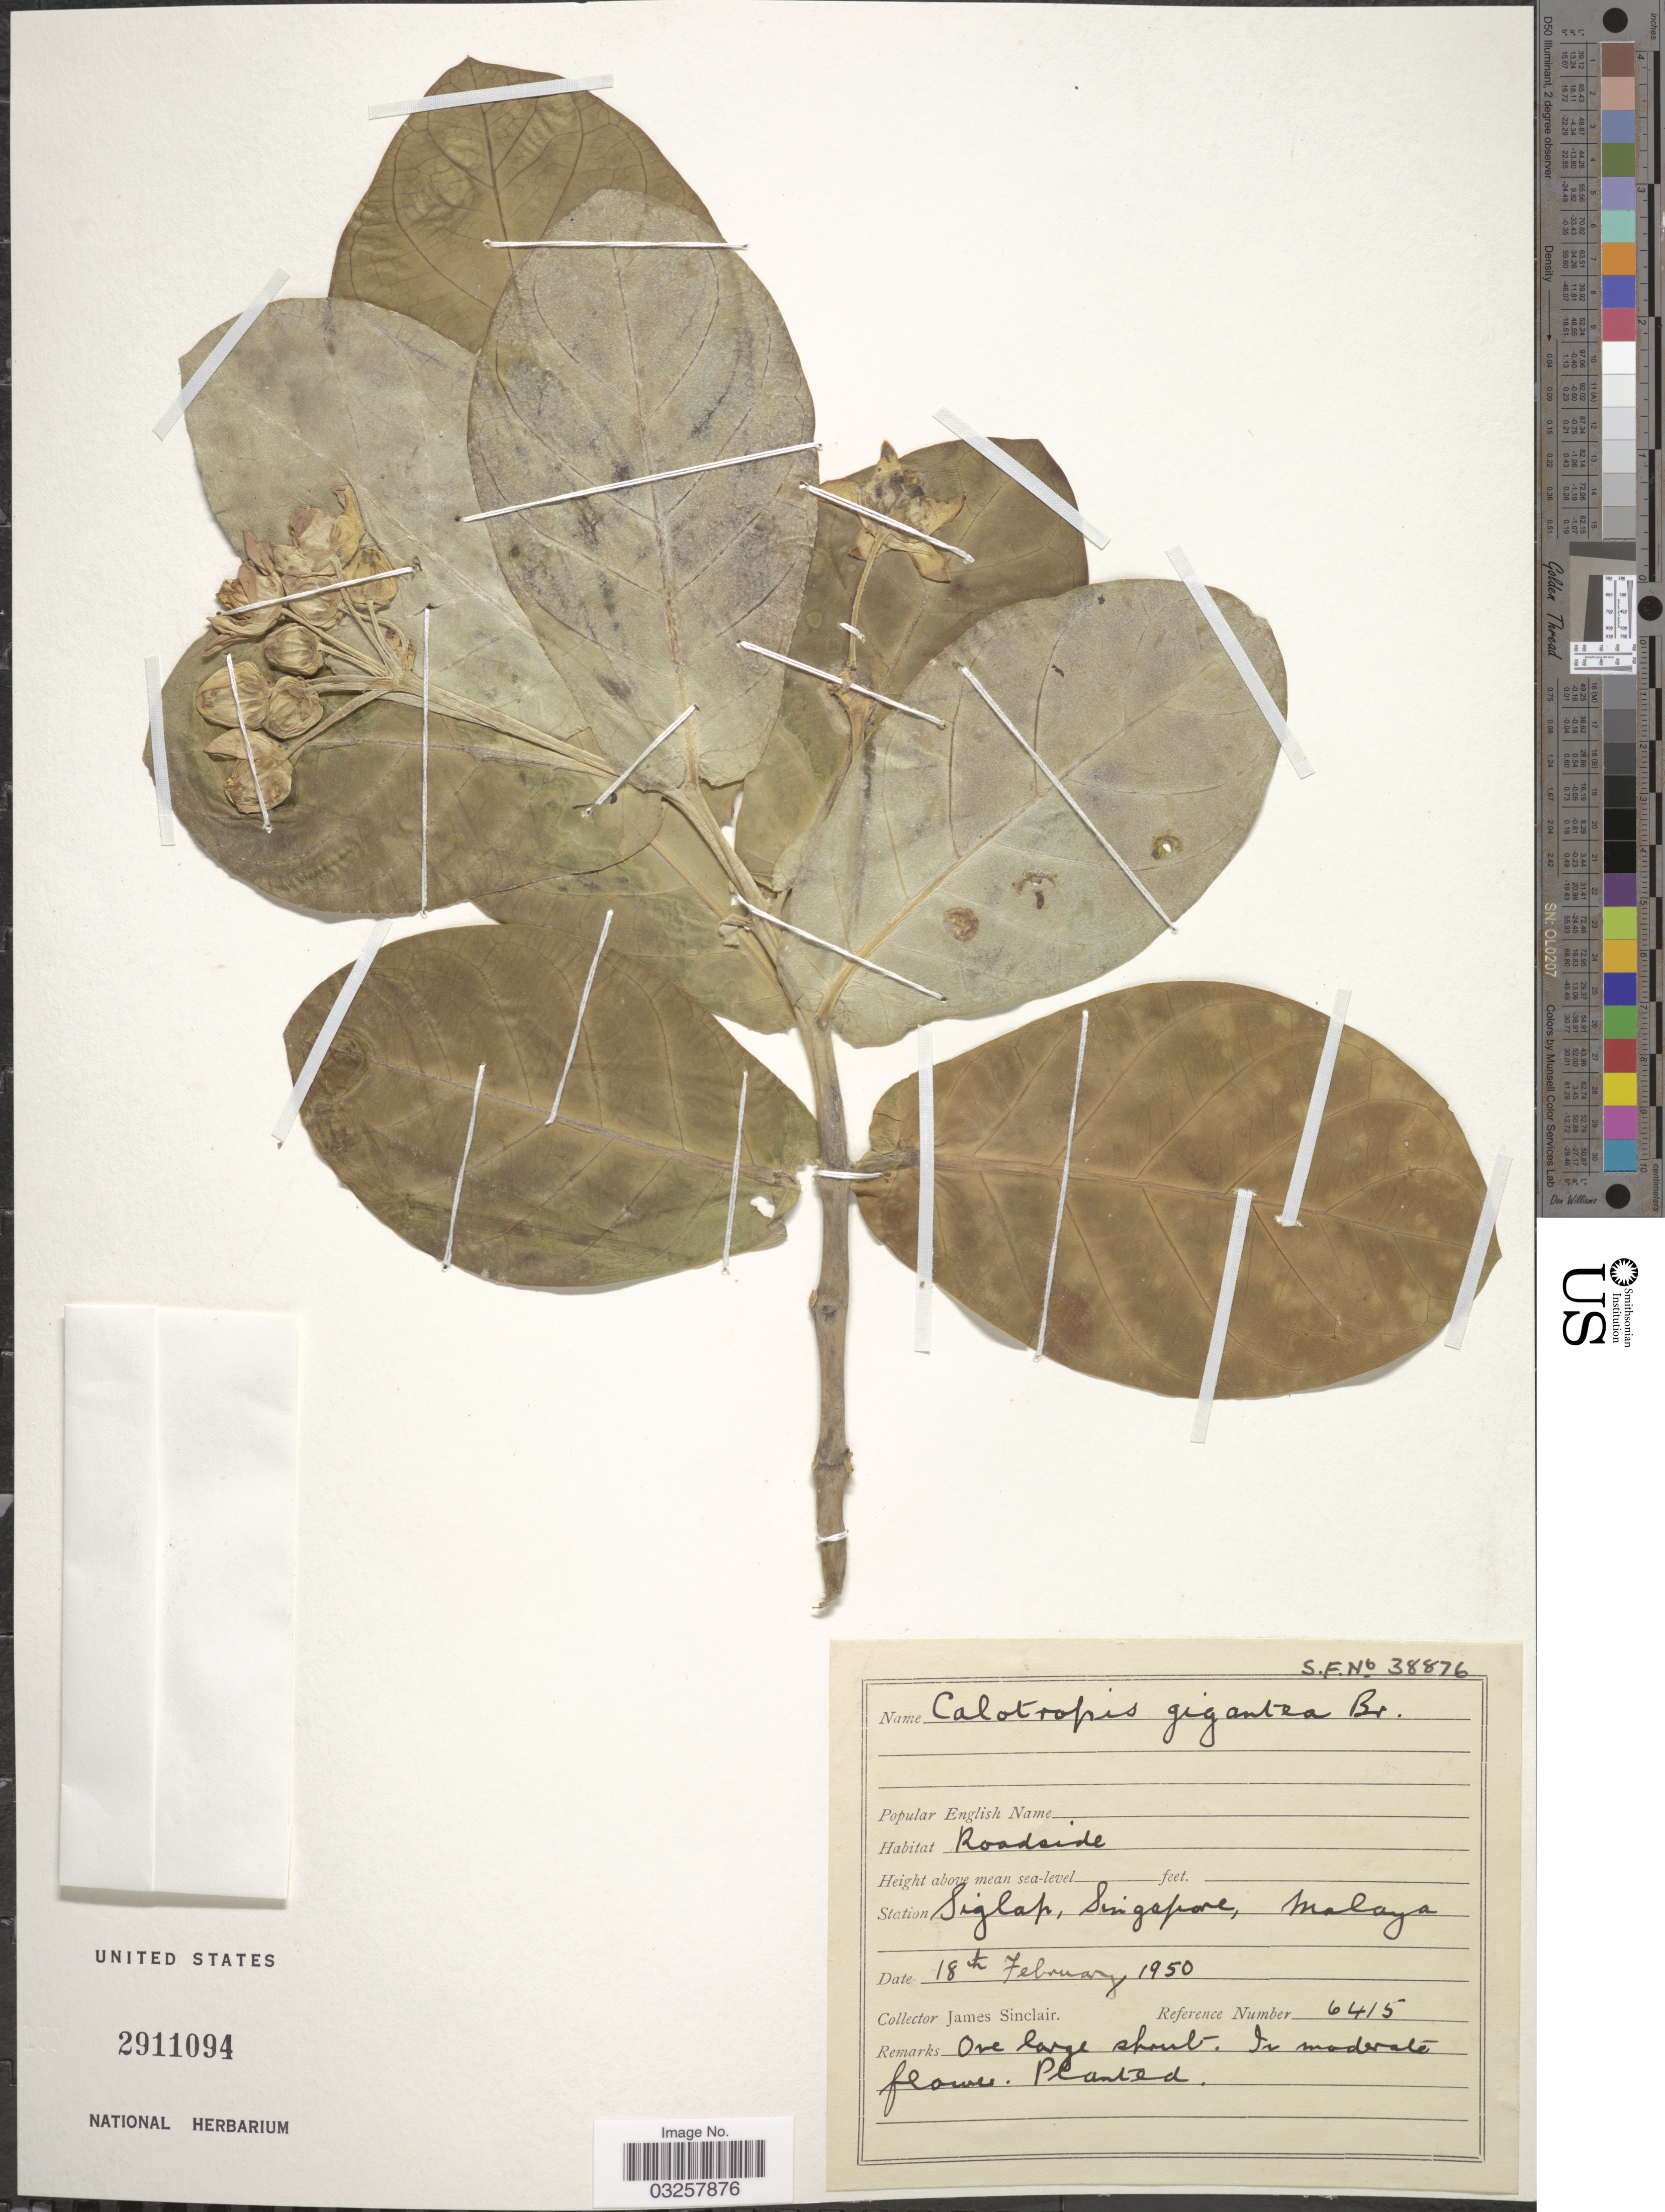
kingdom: Plantae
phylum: Tracheophyta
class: Magnoliopsida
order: Gentianales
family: Apocynaceae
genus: Calotropis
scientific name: Calotropis gigantea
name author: (L.) W.T. Aiton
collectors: J. Sinclair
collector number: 6415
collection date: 1950-02-18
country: Singapore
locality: Station Siglap, Malaya.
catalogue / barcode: US 2911094